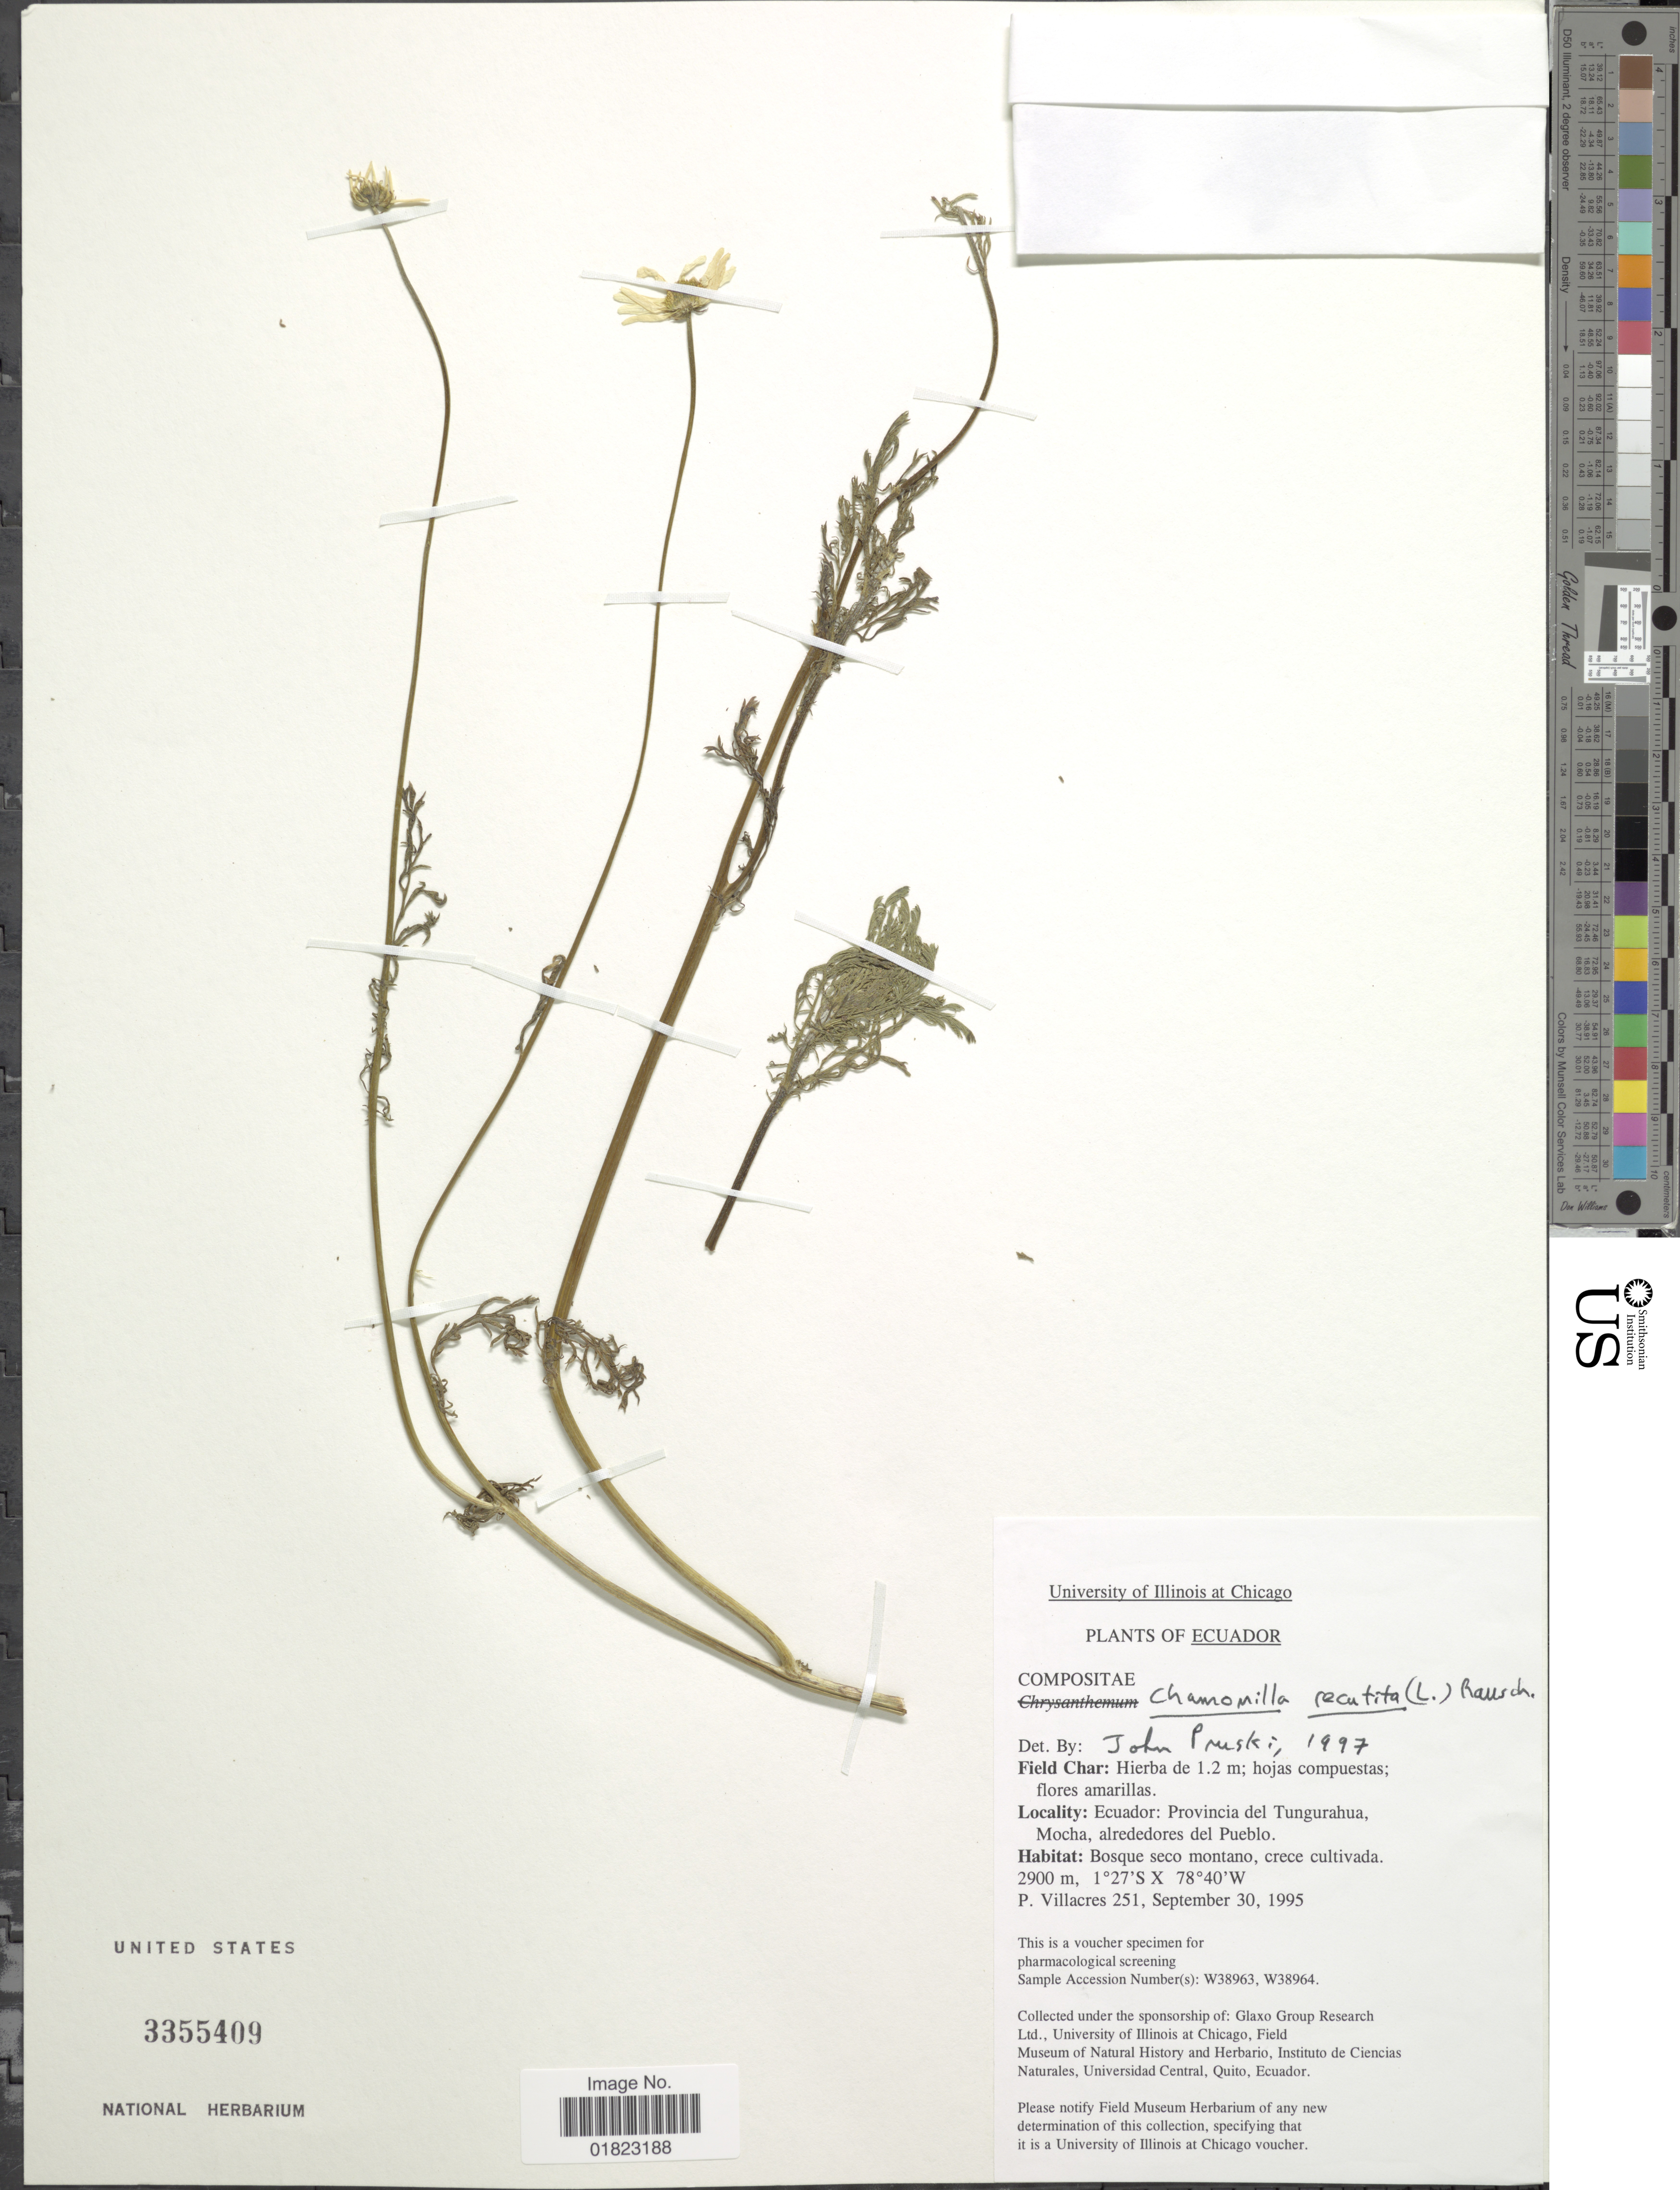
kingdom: Plantae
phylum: Tracheophyta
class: Magnoliopsida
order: Asterales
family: Asteraceae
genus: Matricaria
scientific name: Matricaria recutita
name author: L.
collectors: P. Villacres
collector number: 251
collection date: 1995-09-30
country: Ecuador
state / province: Tungurahua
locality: Ecuador: Provincia del Tungurahua, Mocha, alrededores del Pueblo.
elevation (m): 2900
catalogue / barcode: US 3355409